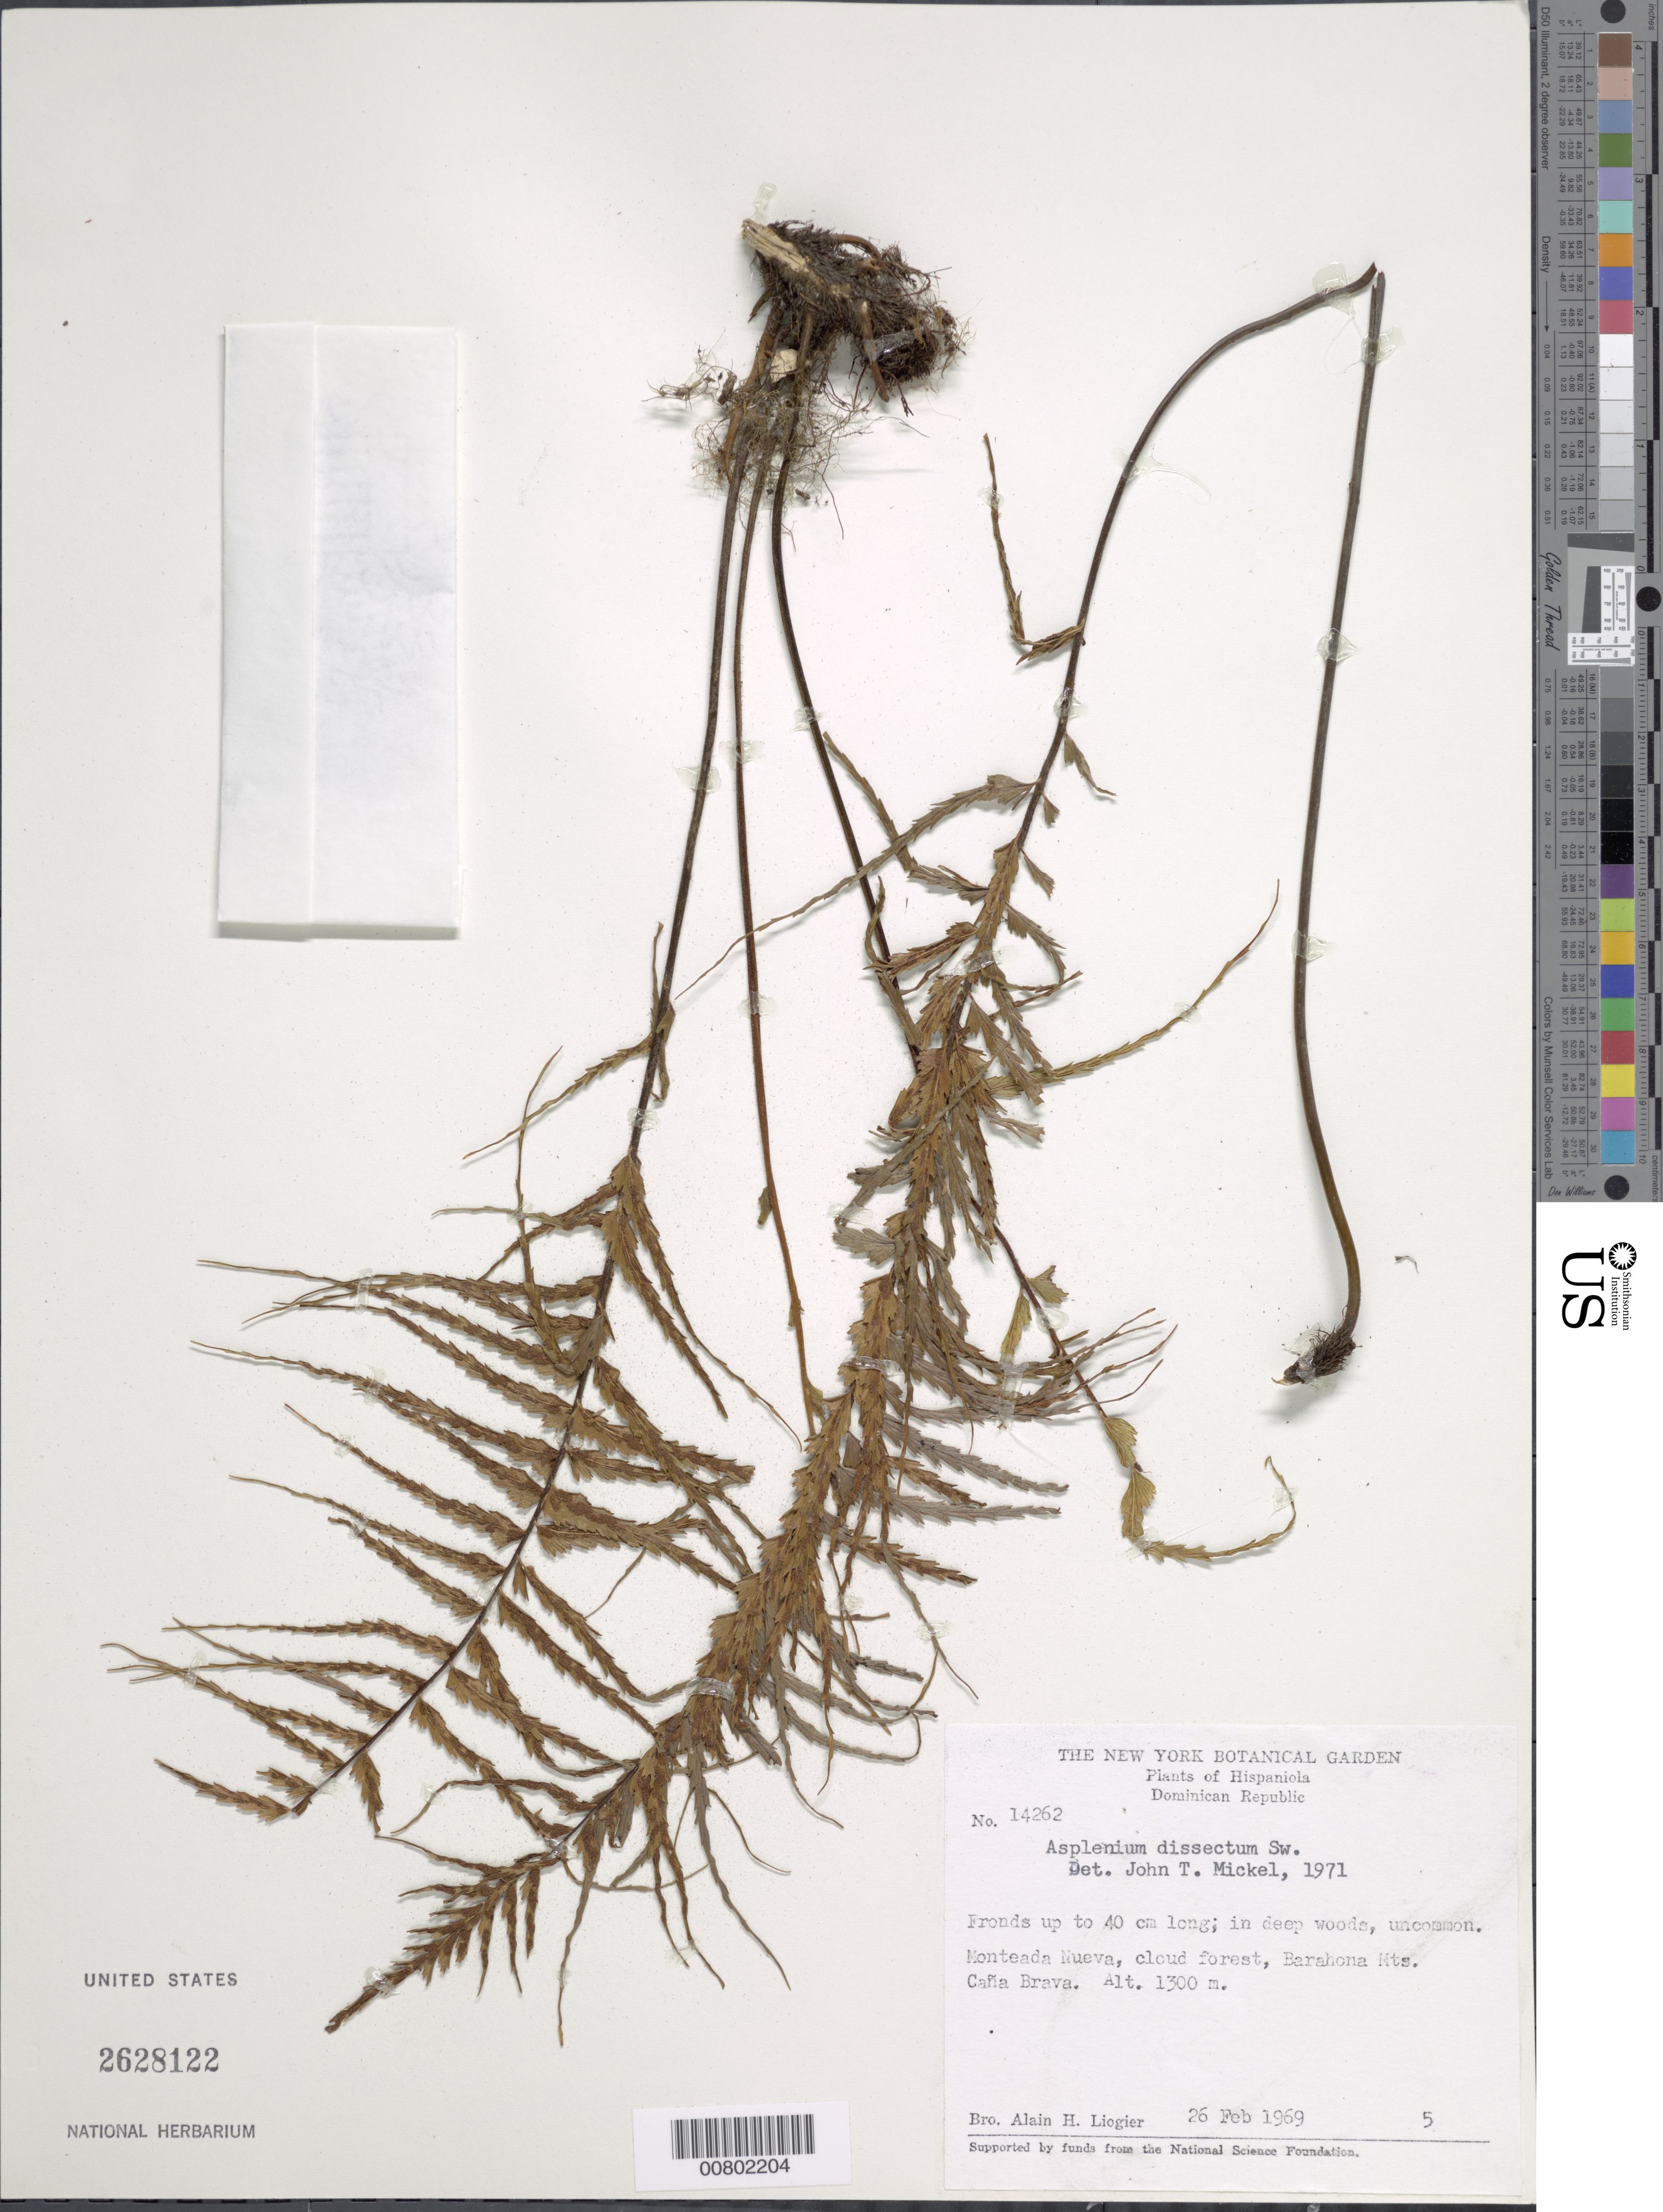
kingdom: Plantae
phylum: Tracheophyta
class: Polypodiopsida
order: Polypodiales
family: Aspleniaceae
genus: Asplenium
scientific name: Asplenium dissectum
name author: Sw.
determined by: Mickel, J. T., (NY), New York Botanical Garden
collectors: A. H. Liogier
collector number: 14262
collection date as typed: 26 Feb 1969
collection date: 1969-02-26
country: Dominican Republic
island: Hispaniola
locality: Monteada Nueva, Barahona Mts., Caña Brava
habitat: Deep woods, cloud forest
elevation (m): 1300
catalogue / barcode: US 2628122